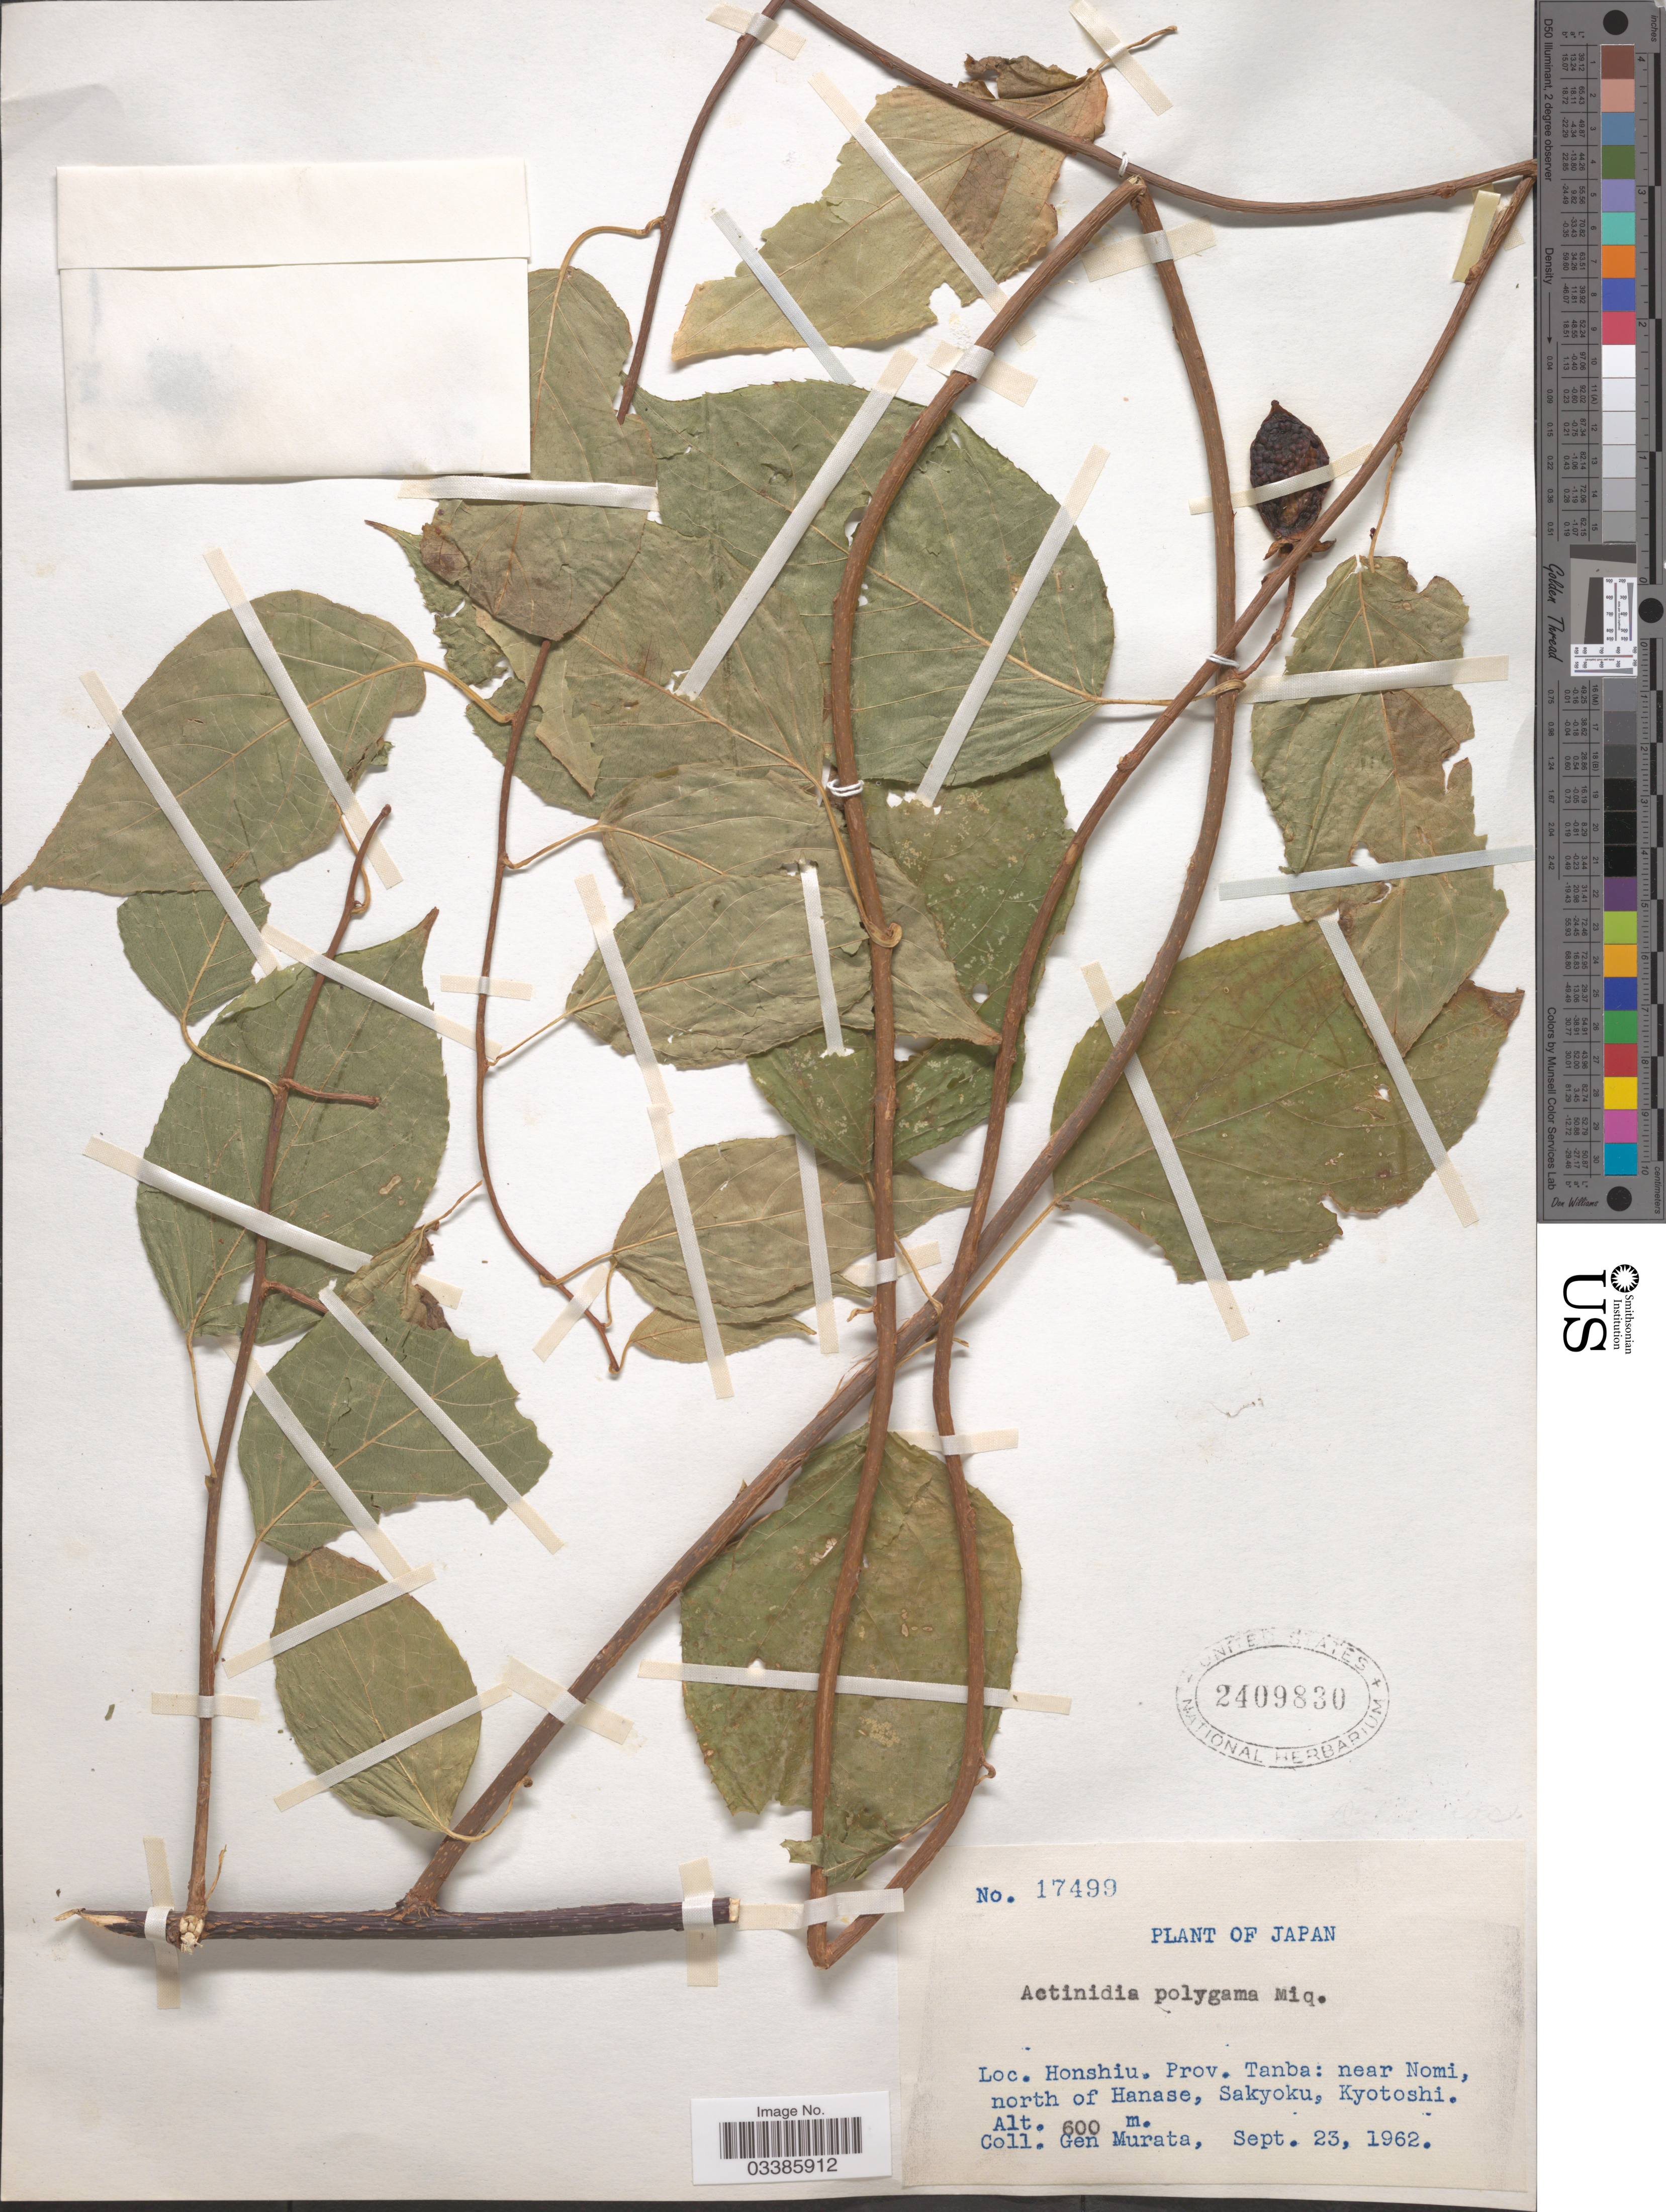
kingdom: Plantae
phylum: Tracheophyta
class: Magnoliopsida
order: Ericales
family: Actinidiaceae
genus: Actinidia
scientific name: Actinidia polygama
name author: (Siebold & Zucc.) Planch. ex Maxim.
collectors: G. Murata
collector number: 17499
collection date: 1962-09-23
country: Japan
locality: Honshiu. Prov. Tanba: near Nomi, north of Hanase, Sakyoku, Kyotoshi.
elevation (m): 600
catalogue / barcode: US 2409830